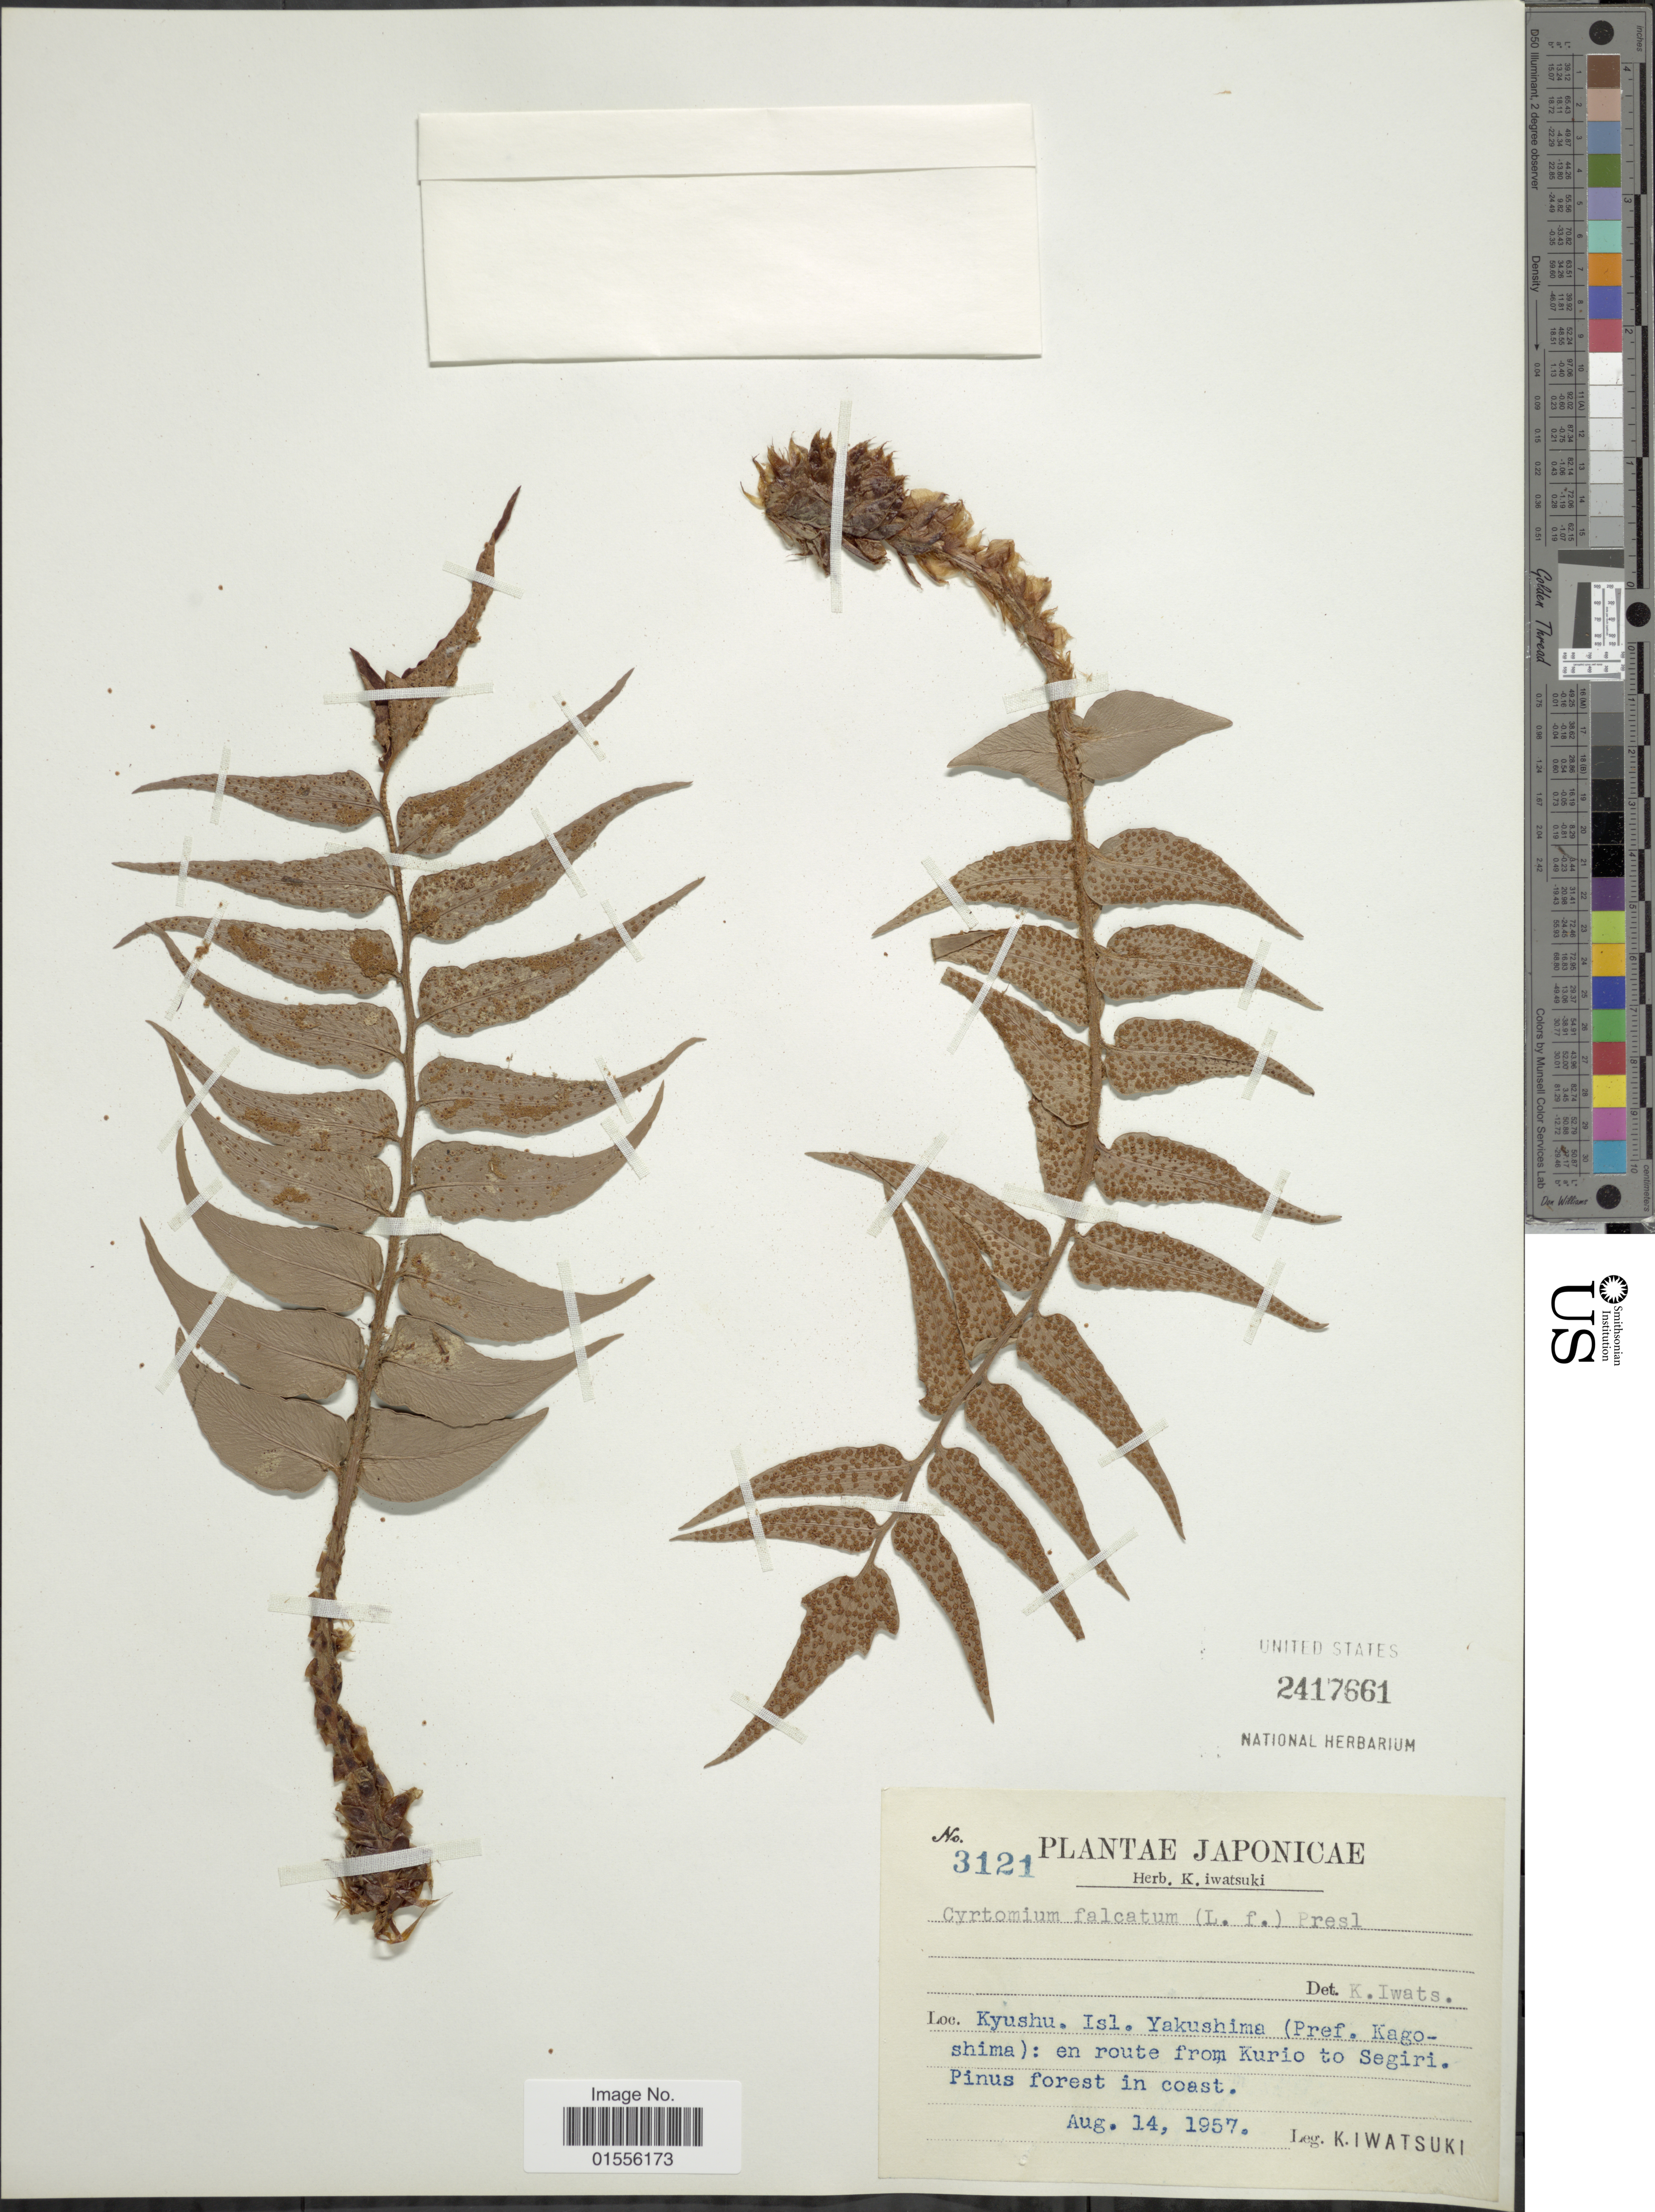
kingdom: Plantae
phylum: Tracheophyta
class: Polypodiopsida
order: Polypodiales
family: Dryopteridaceae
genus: Cyrtomium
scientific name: Cyrtomium falcatum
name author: (L. f.) C. Presl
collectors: K. Iwatsuki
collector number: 3121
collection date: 1957-08-14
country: Japan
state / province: Kagosima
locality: Kyushu Isl. Yakushima (Pref Kagoshima): en route from Kurio to Segiri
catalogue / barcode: US 2417661